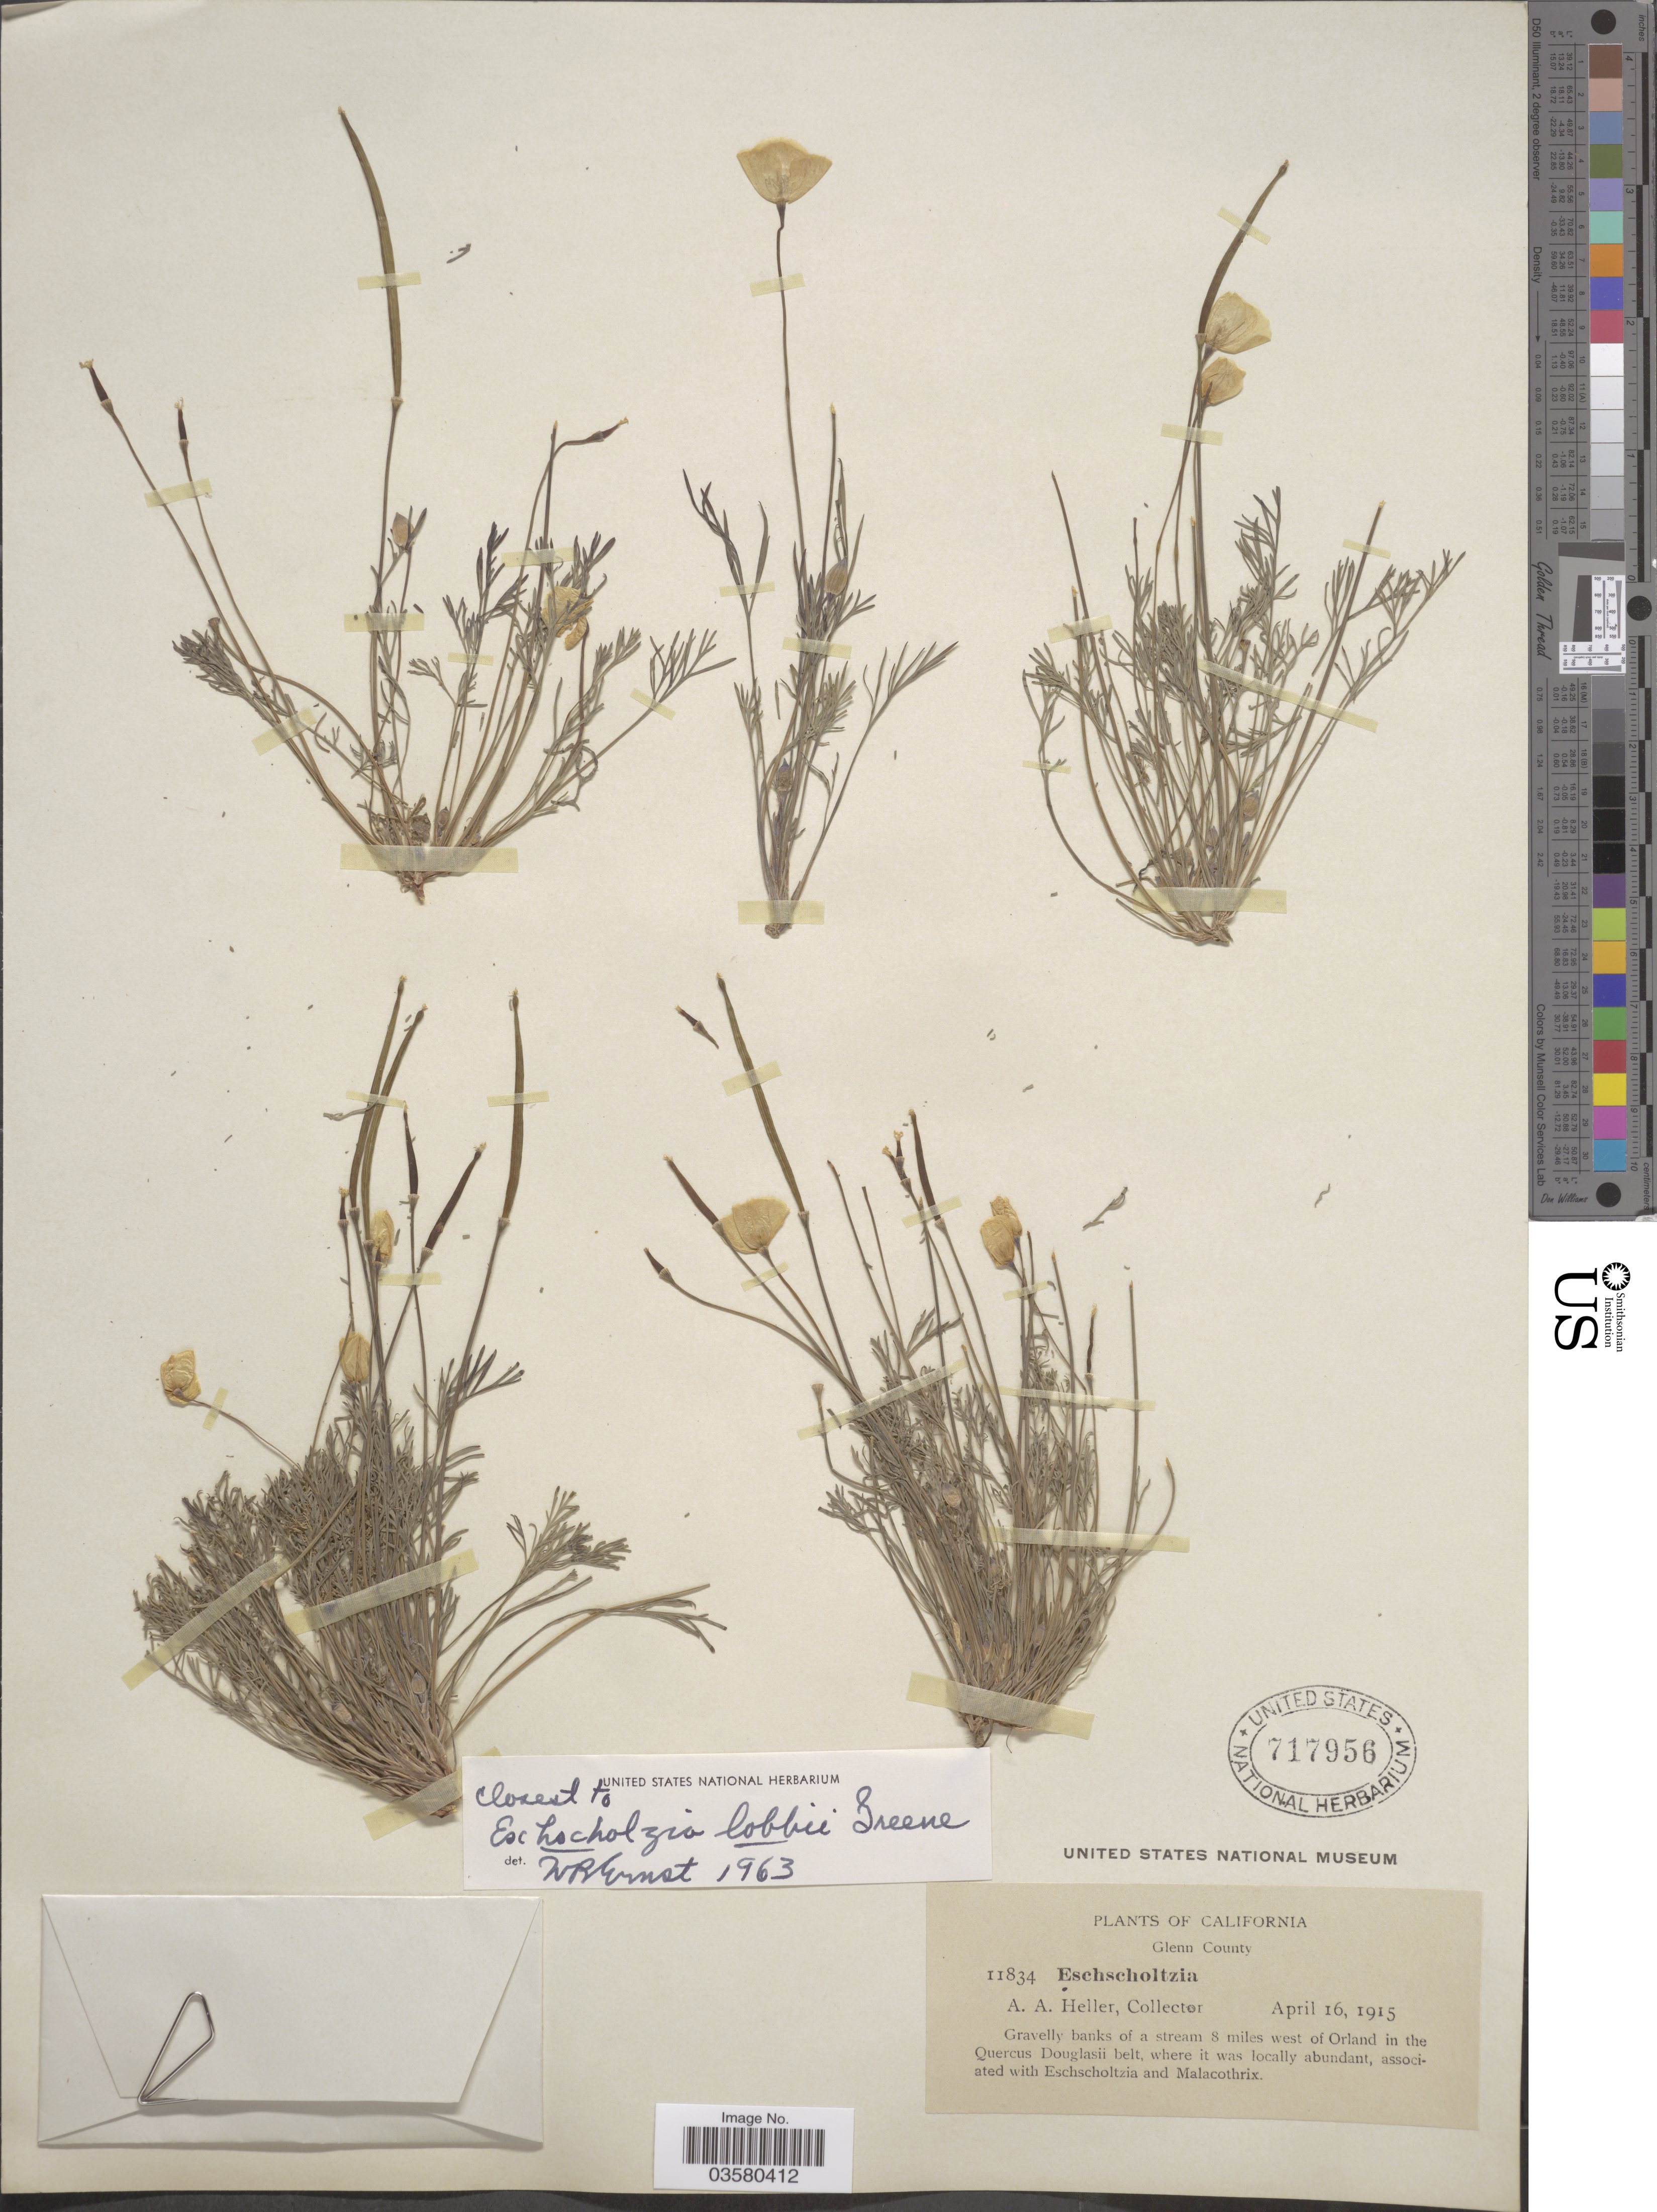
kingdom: Plantae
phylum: Tracheophyta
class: Magnoliopsida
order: Ranunculales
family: Papaveraceae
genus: Eschscholzia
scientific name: Eschscholzia lobbii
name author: Greene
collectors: A. A. Heller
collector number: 11834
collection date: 1915-04-16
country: United States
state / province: California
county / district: Glenn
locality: Glenn County. Gravelly banks of a stream 8 miles west of Orland in the Quercus Douglasii belt.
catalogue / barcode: US 717956